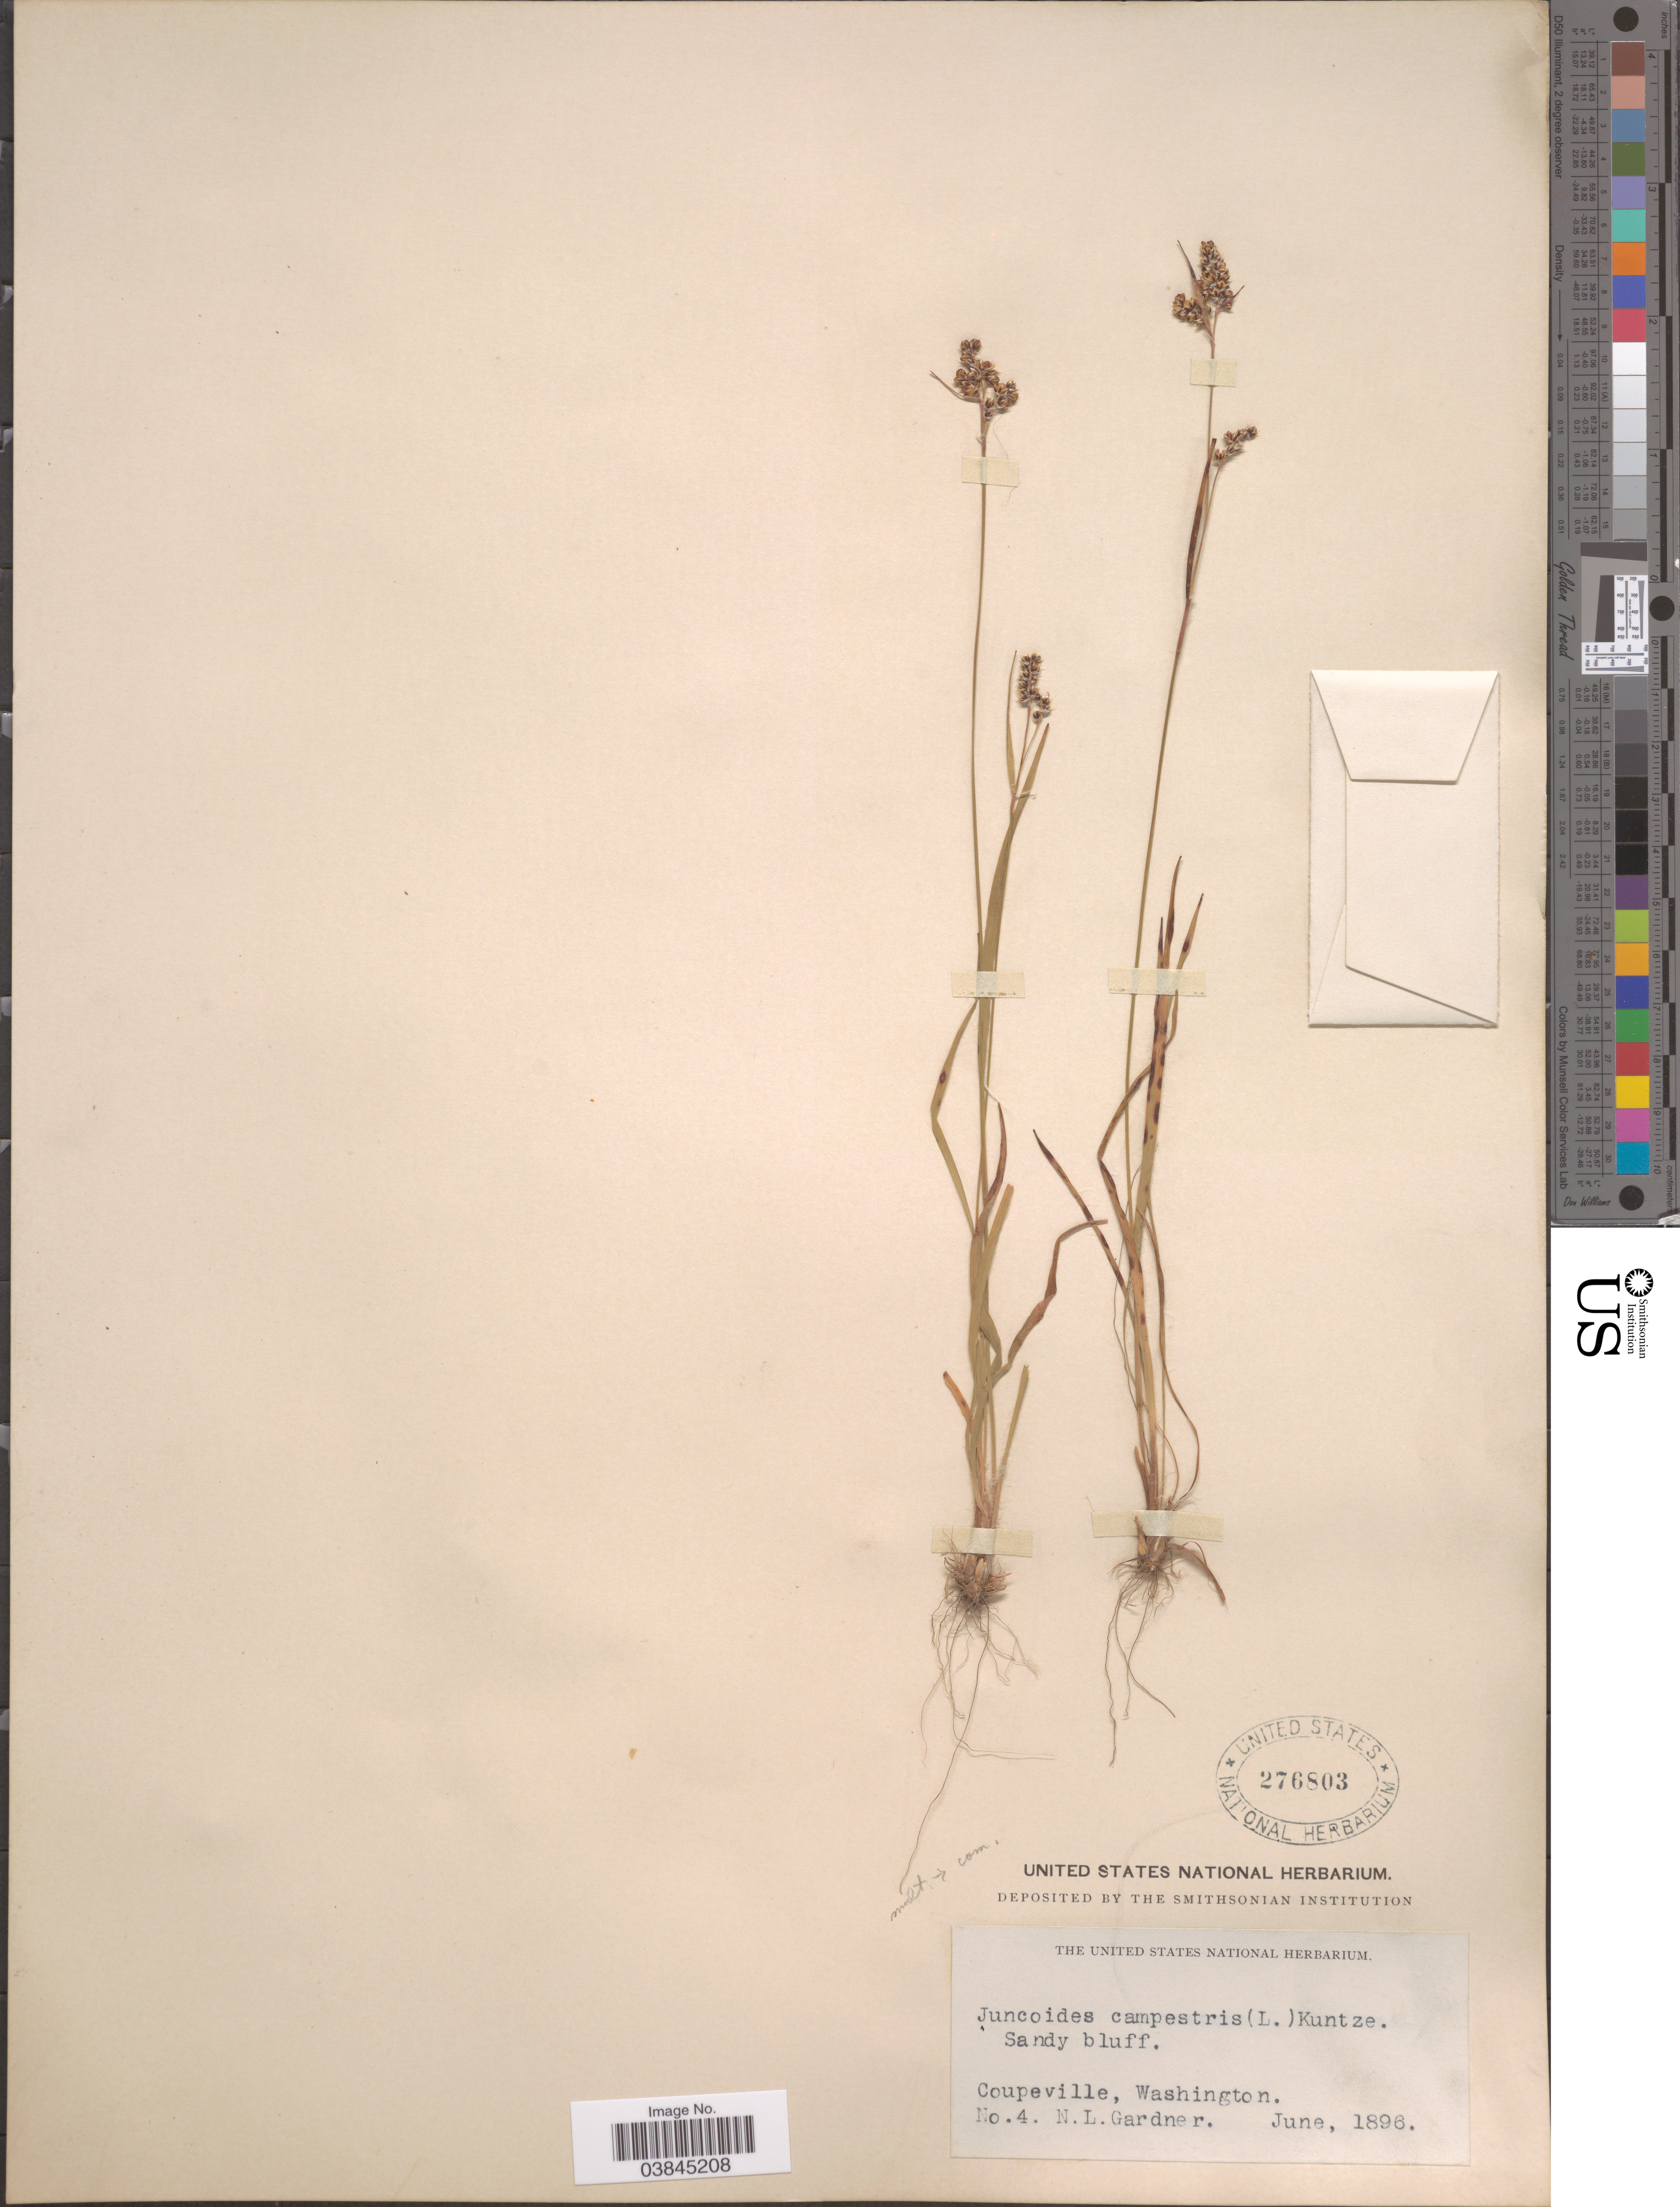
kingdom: Plantae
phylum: Tracheophyta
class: Liliopsida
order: Poales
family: Juncaceae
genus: Luzula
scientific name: Luzula campestris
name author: (L.) DC.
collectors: N. Gardner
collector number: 4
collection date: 1896-06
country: United States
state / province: Washington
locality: Coupeville.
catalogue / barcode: US 276803